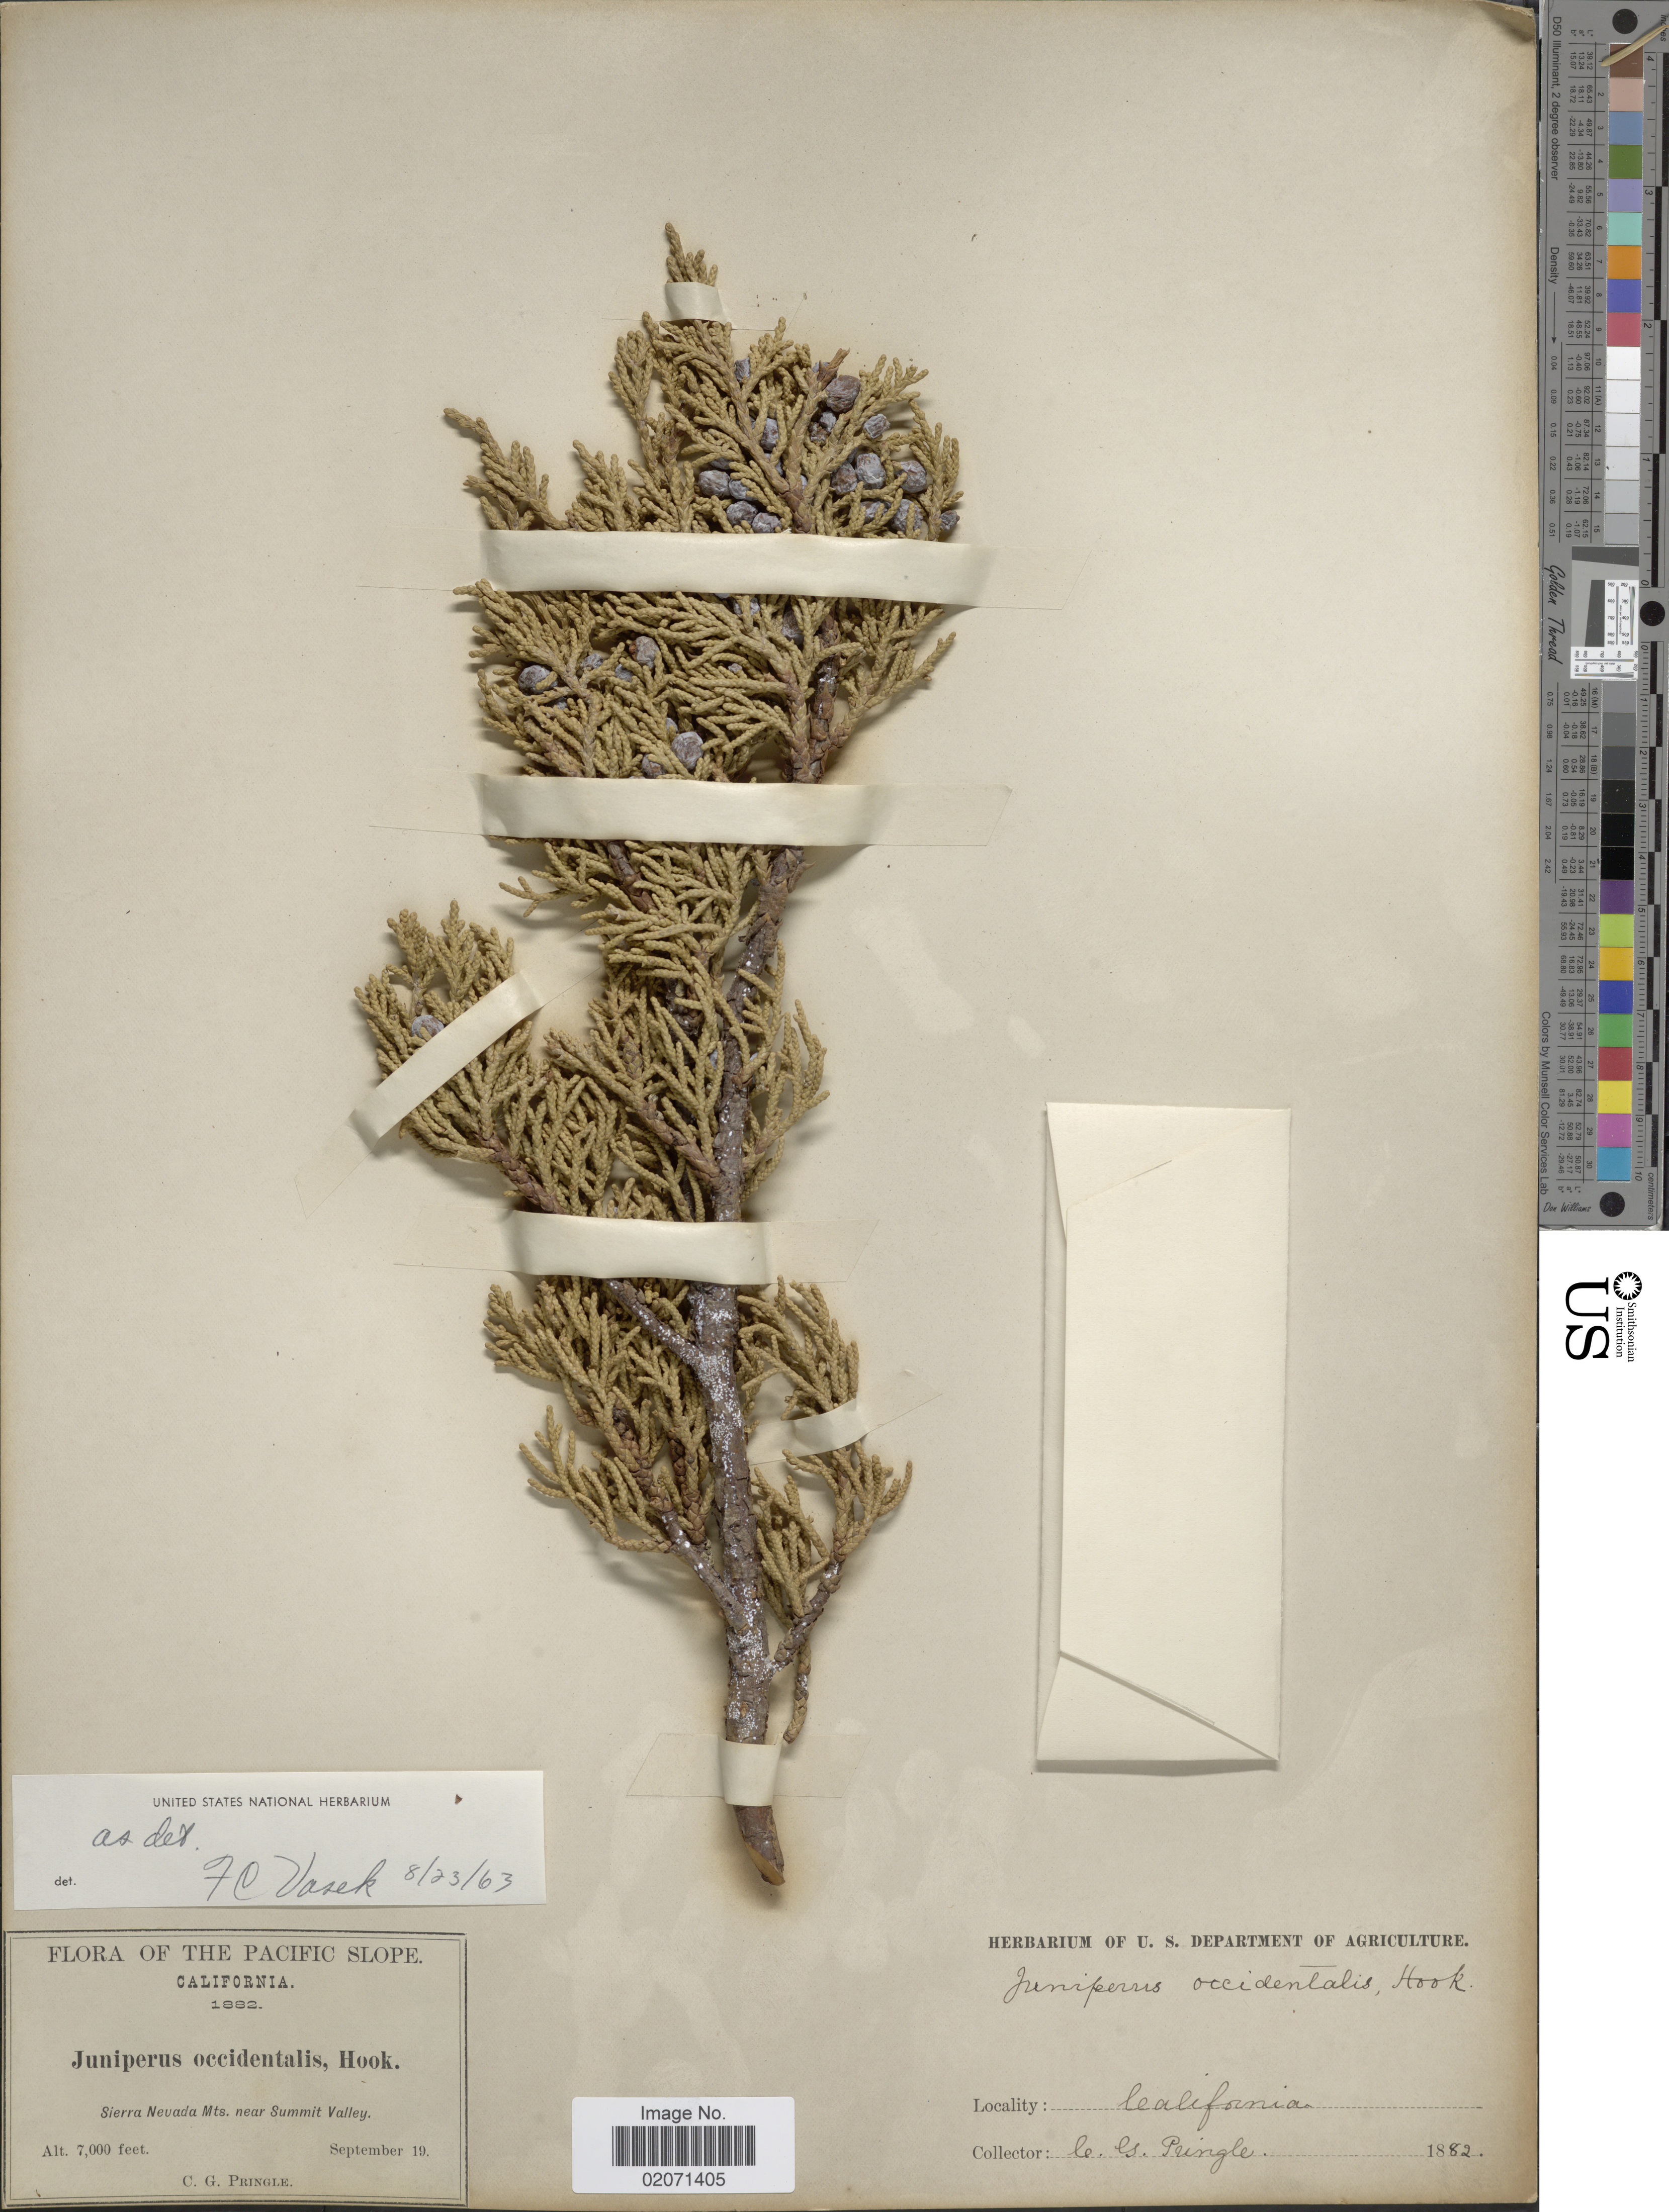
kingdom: Plantae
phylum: Tracheophyta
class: Pinopsida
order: Pinales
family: Cupressaceae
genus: Juniperus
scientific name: Juniperus occidentalis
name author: Hook.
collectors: C. G. Pringle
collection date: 1882-09-19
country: United States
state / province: California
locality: The Pacific Slope. Sierra nevada Mts, near Summit Valley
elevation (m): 2134